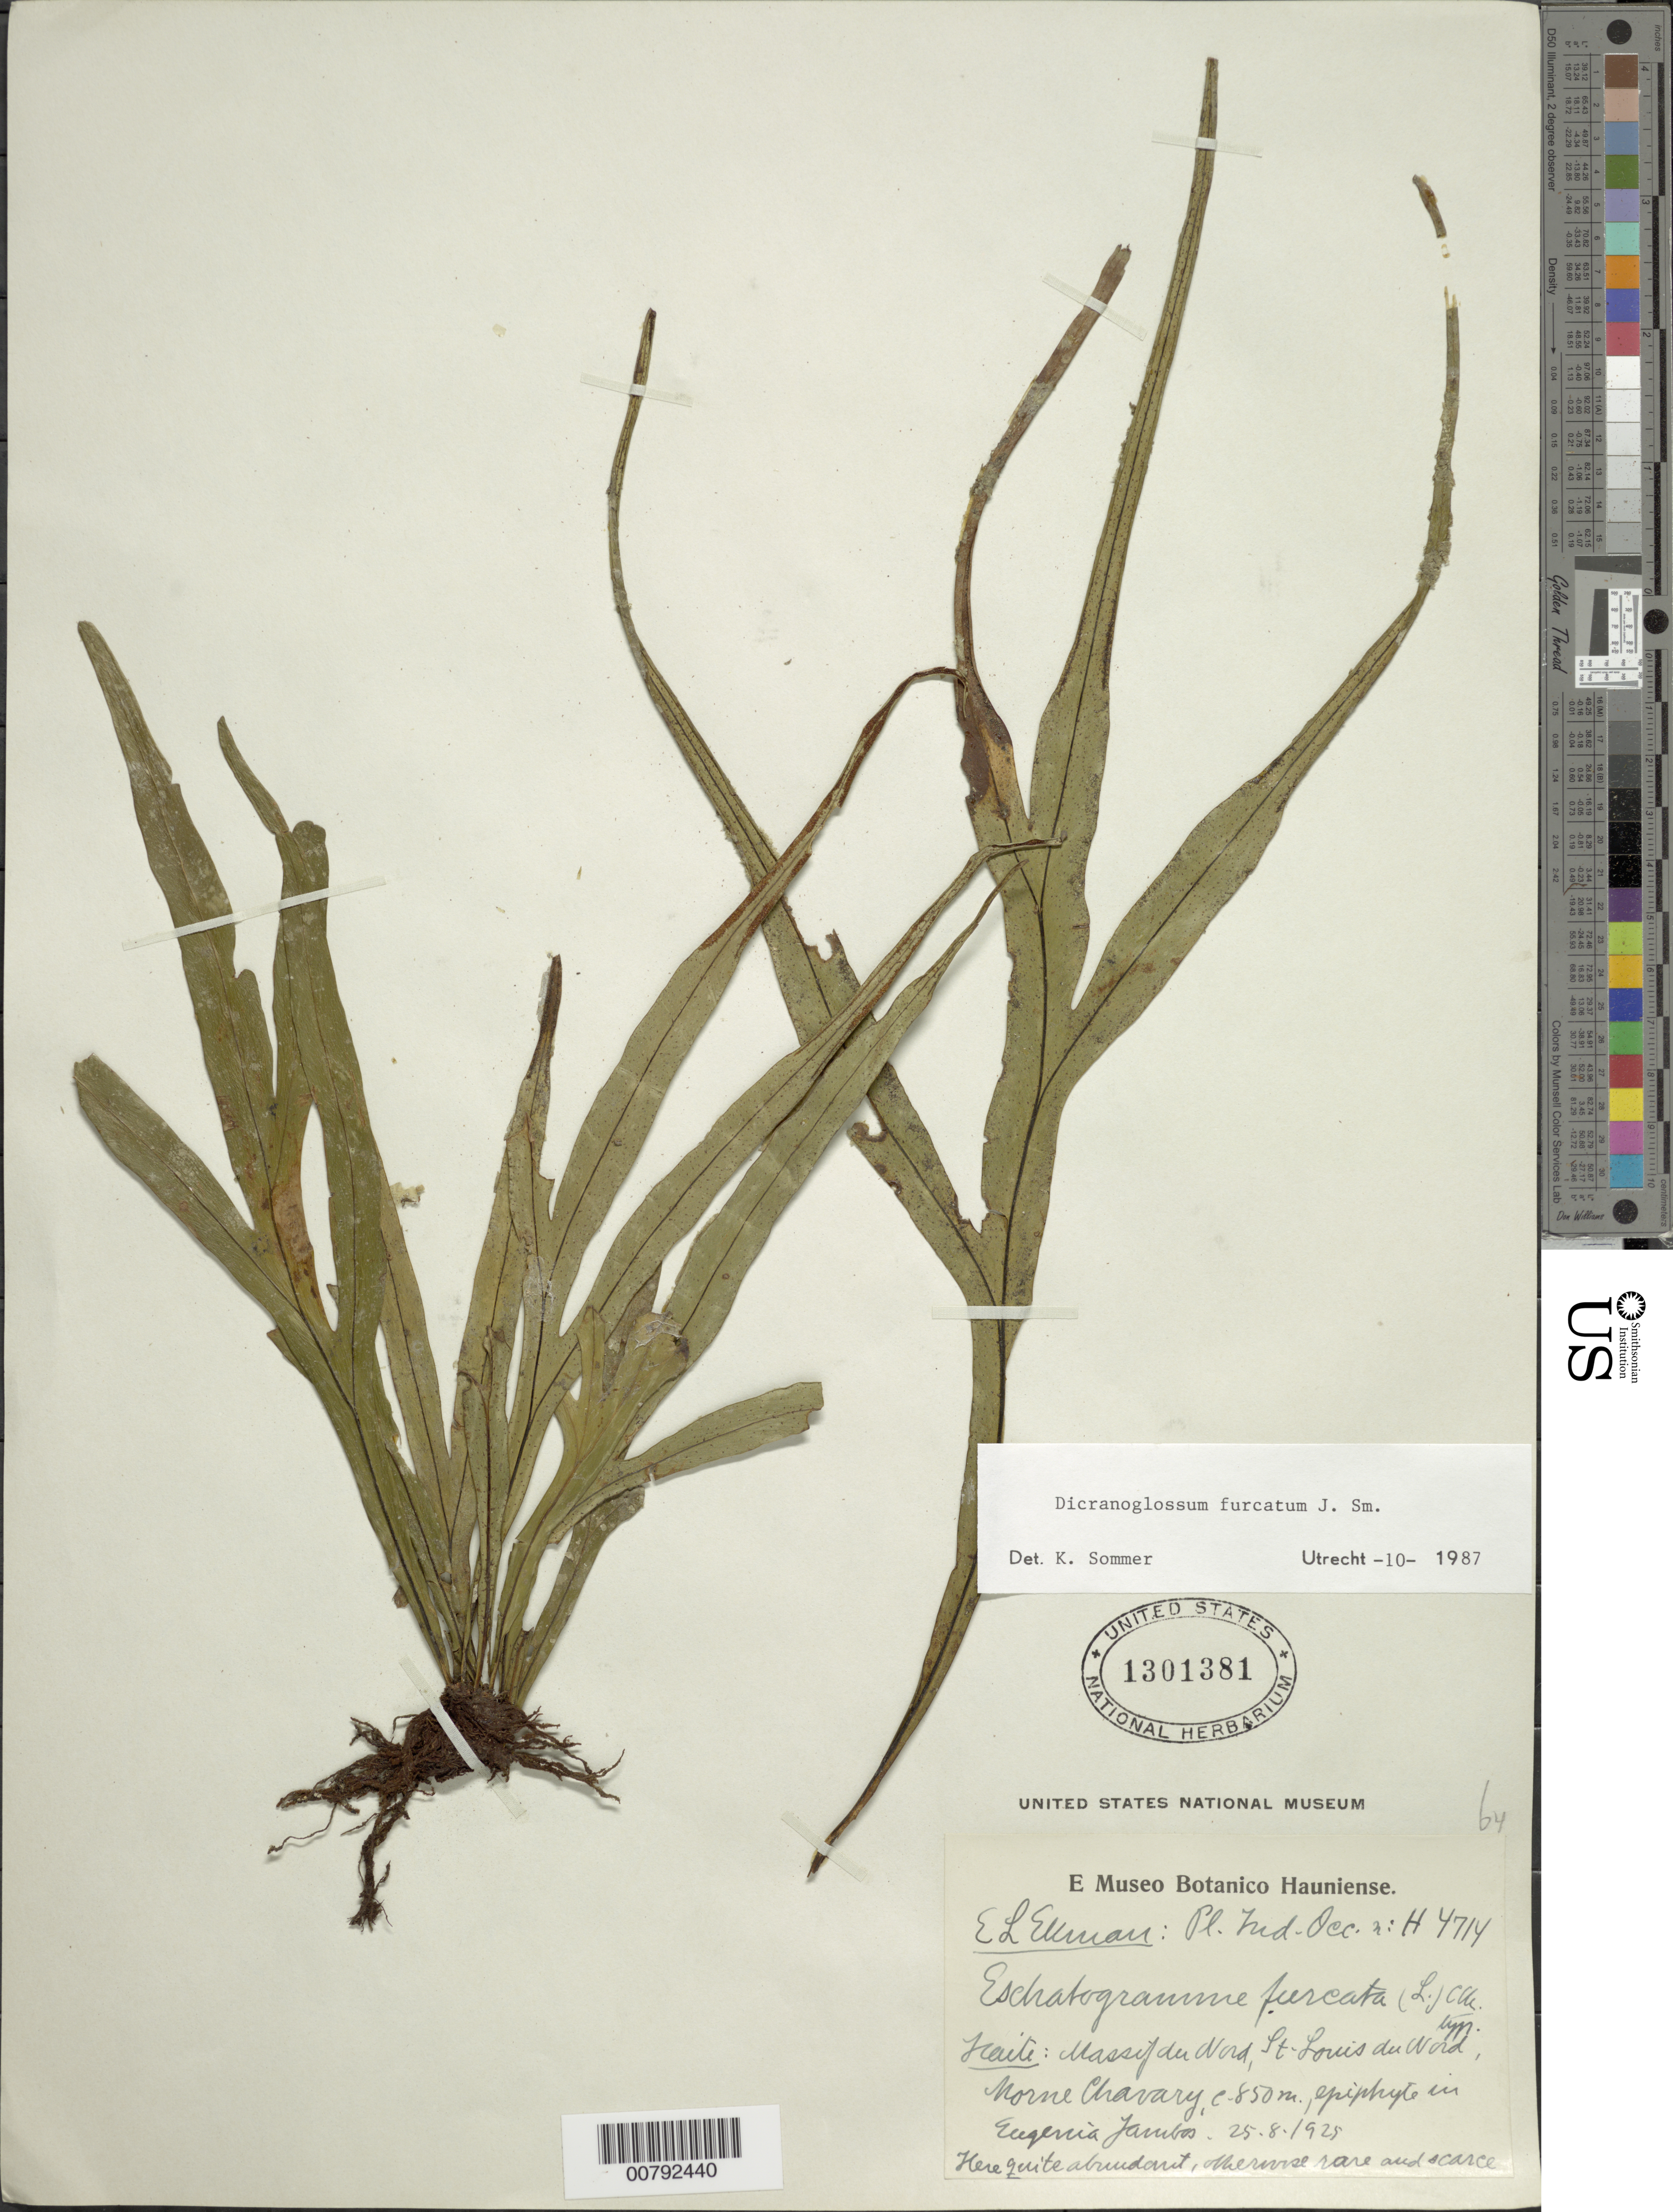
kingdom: Plantae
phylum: Tracheophyta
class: Polypodiopsida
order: Polypodiales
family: Polypodiaceae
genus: Pleopeltis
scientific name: Pleopeltis furcata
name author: (L.) A.R. Sm.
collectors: E. L. Ekman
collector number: H 4714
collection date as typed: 25 Aug 1925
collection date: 1925-08-25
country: Haiti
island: Hispaniola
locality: Massif du Nord, St. Louis du Nord, Morne Chavary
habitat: In Eugenia jambos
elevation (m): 850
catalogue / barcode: US 1301381